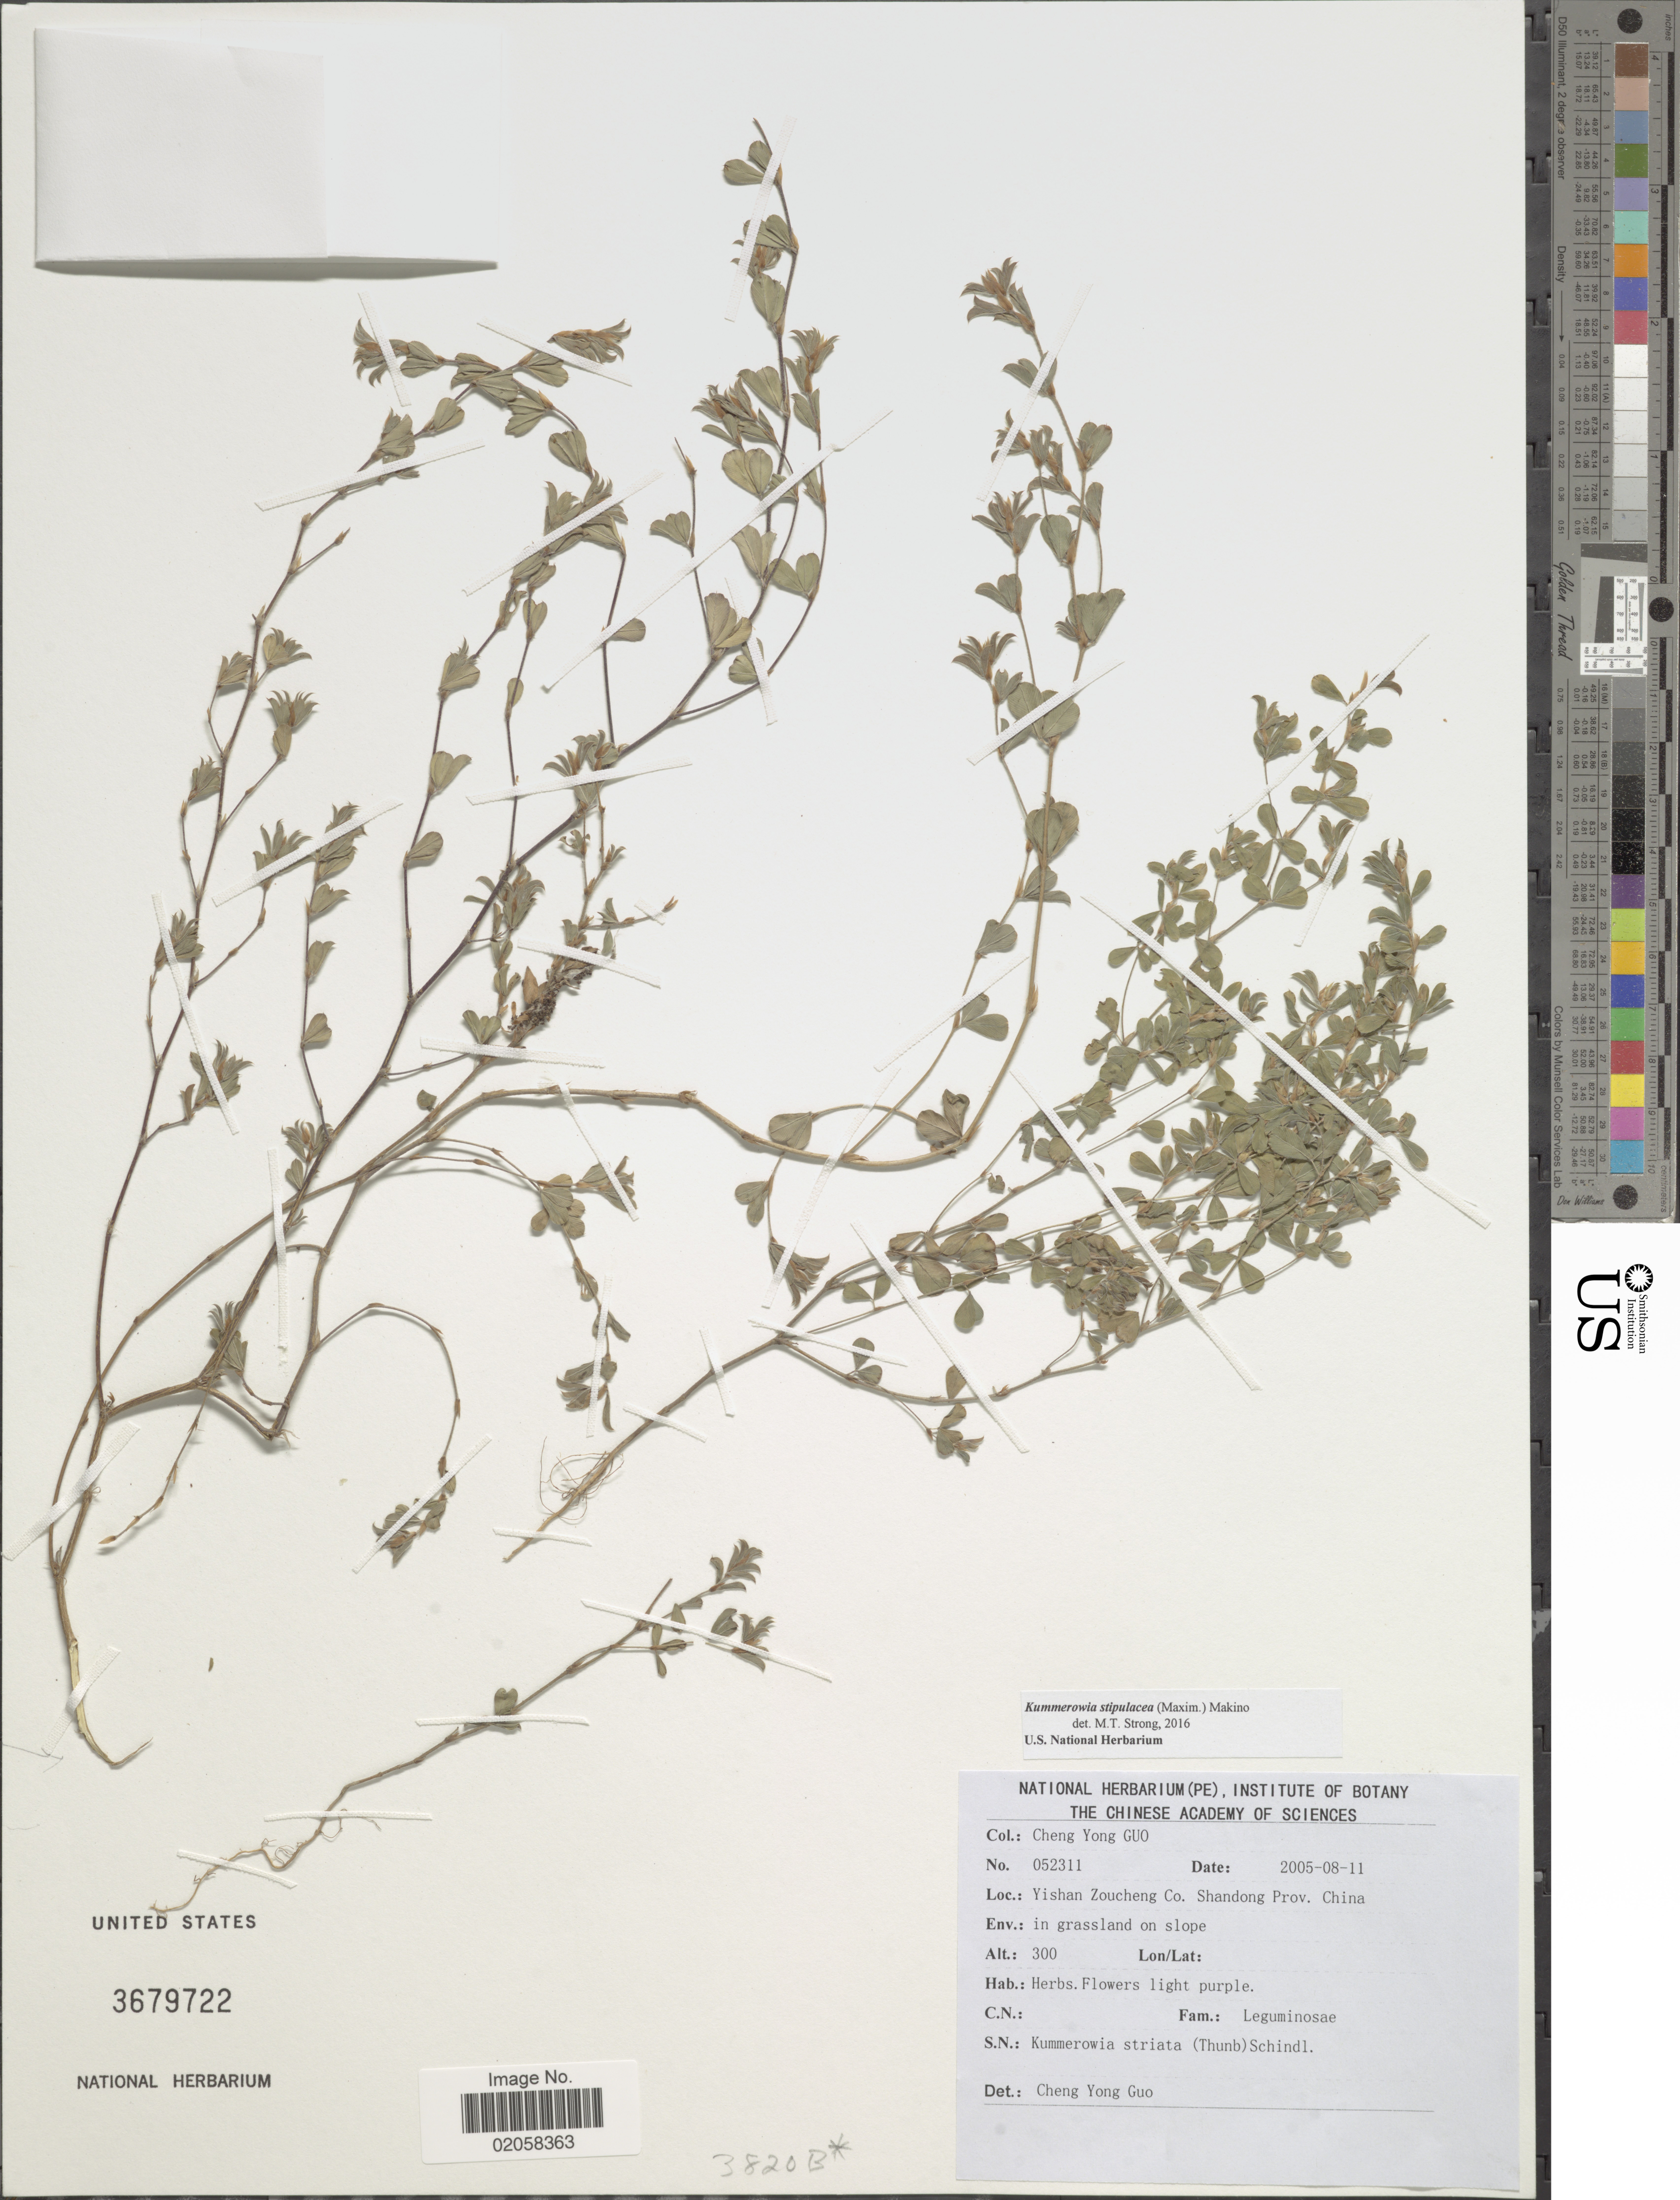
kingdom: Plantae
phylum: Tracheophyta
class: Magnoliopsida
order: Fabales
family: Fabaceae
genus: Kummerowia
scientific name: Kummerowia stipulacea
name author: (Maxim.) Makino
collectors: Guo cheng-yong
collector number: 052311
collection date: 2005-08-11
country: China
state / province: Shandong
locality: Yishan Zoucheng Co.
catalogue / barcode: US 3679722